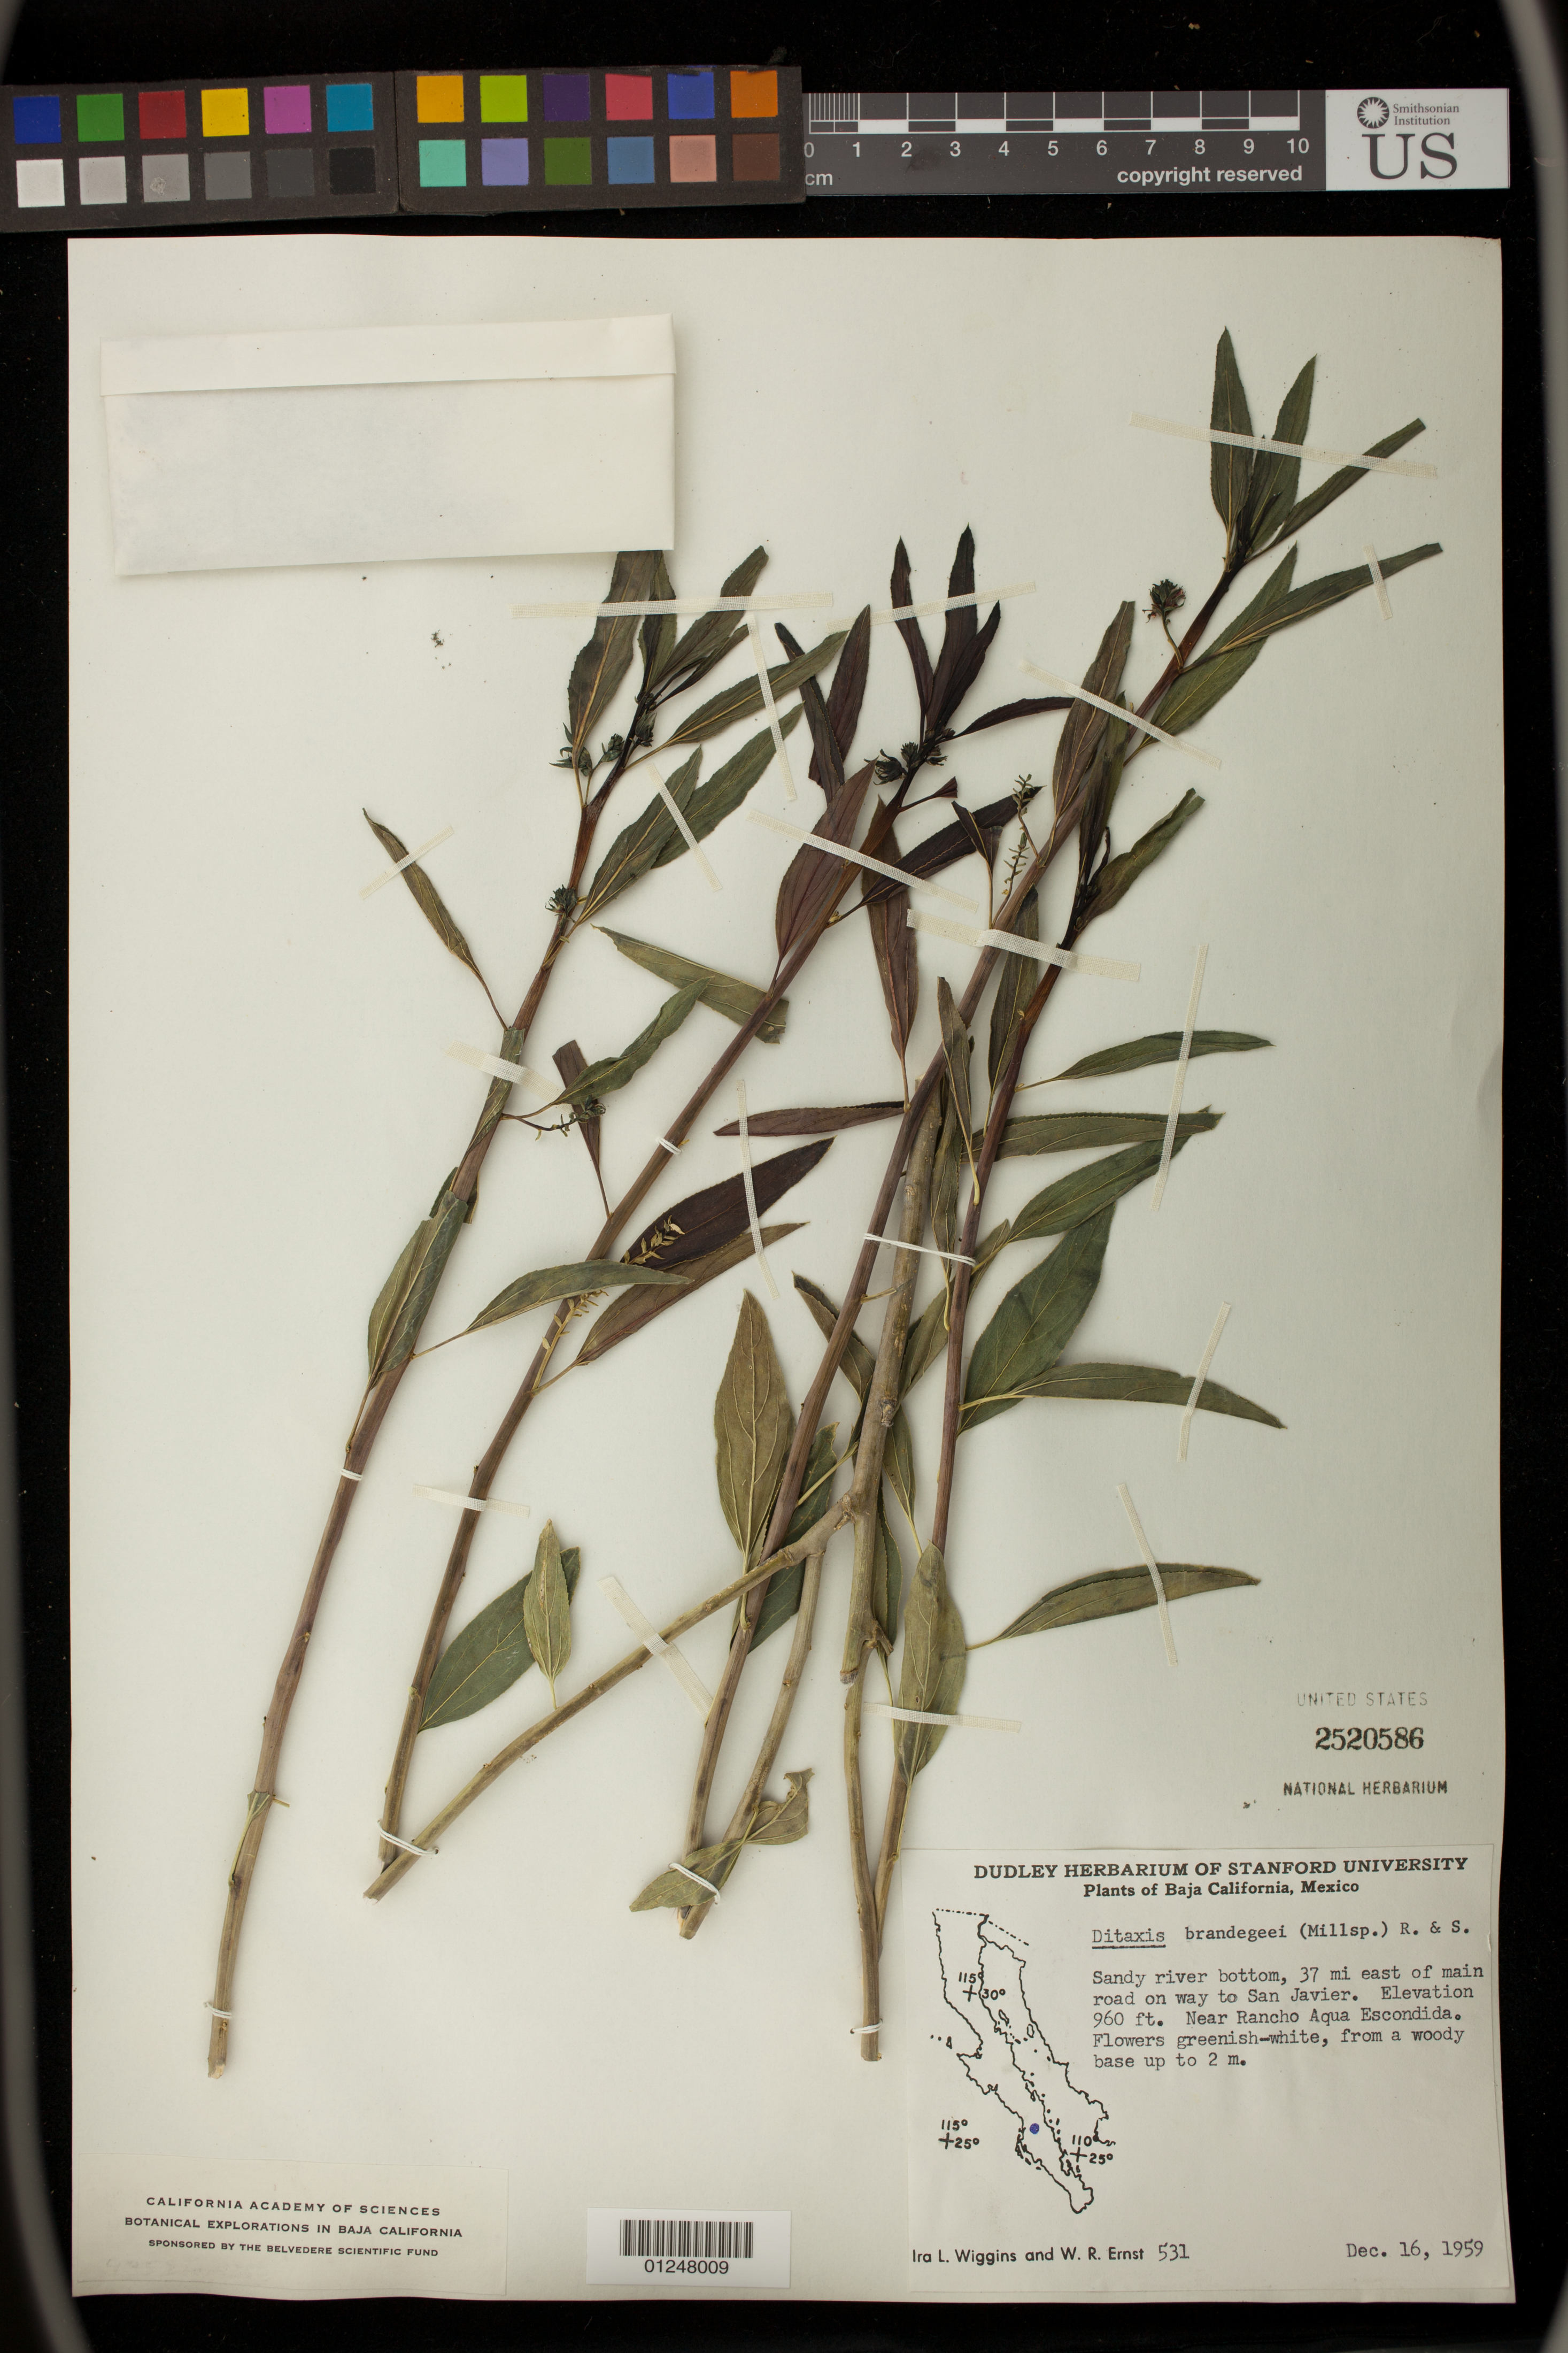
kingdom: Plantae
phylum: Tracheophyta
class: Magnoliopsida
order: Malpighiales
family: Euphorbiaceae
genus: Argythamnia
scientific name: Argythamnia brandegeei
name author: Millsp.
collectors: I. L. Wiggins & W. R. Ernst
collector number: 531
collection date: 1959-12-16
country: Mexico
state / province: Baja California Sur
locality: Sandy river bottom, 37 mi east of main road on way to San Javier. Near Rancho Aqua Escondida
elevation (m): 293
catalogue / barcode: US 2520586